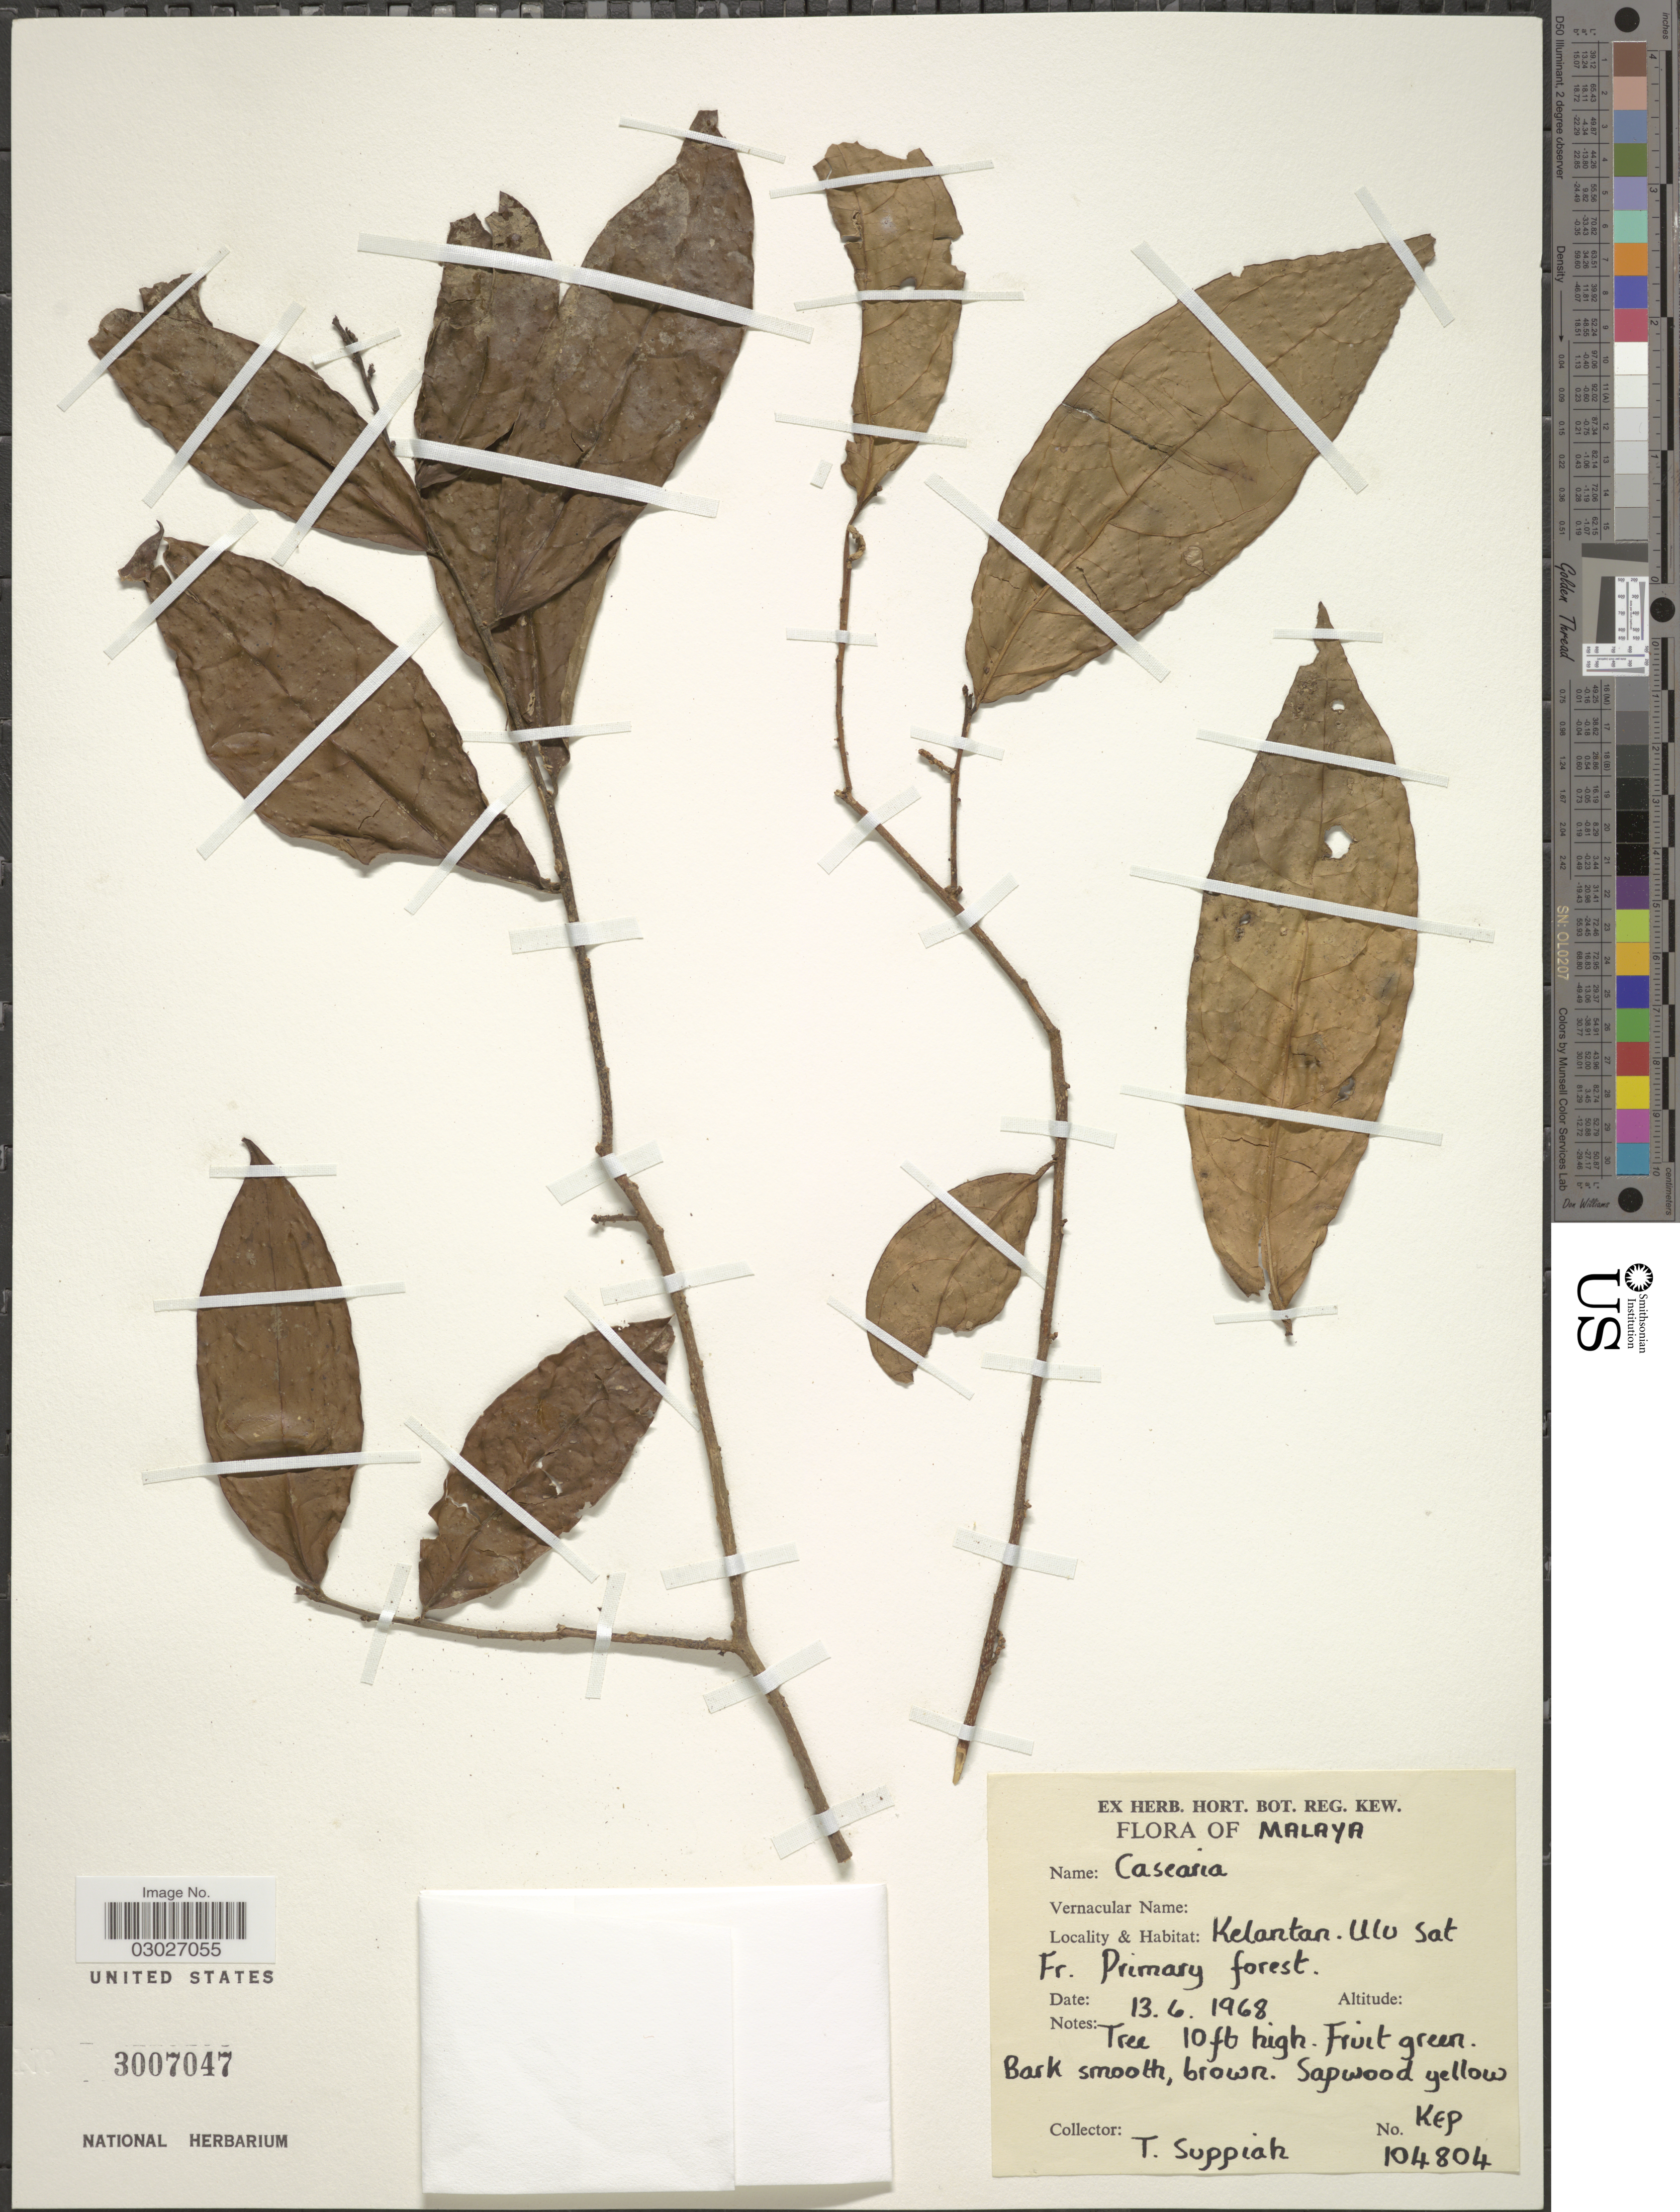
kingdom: Plantae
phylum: Tracheophyta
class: Magnoliopsida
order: Malpighiales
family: Salicaceae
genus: Casearia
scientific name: Casearia sp.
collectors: T. Suppiah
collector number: Kep104804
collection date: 1968-06-13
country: Malaysia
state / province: Kelantan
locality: Ulu Sat Fr. Malaya.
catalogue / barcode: US 3007047